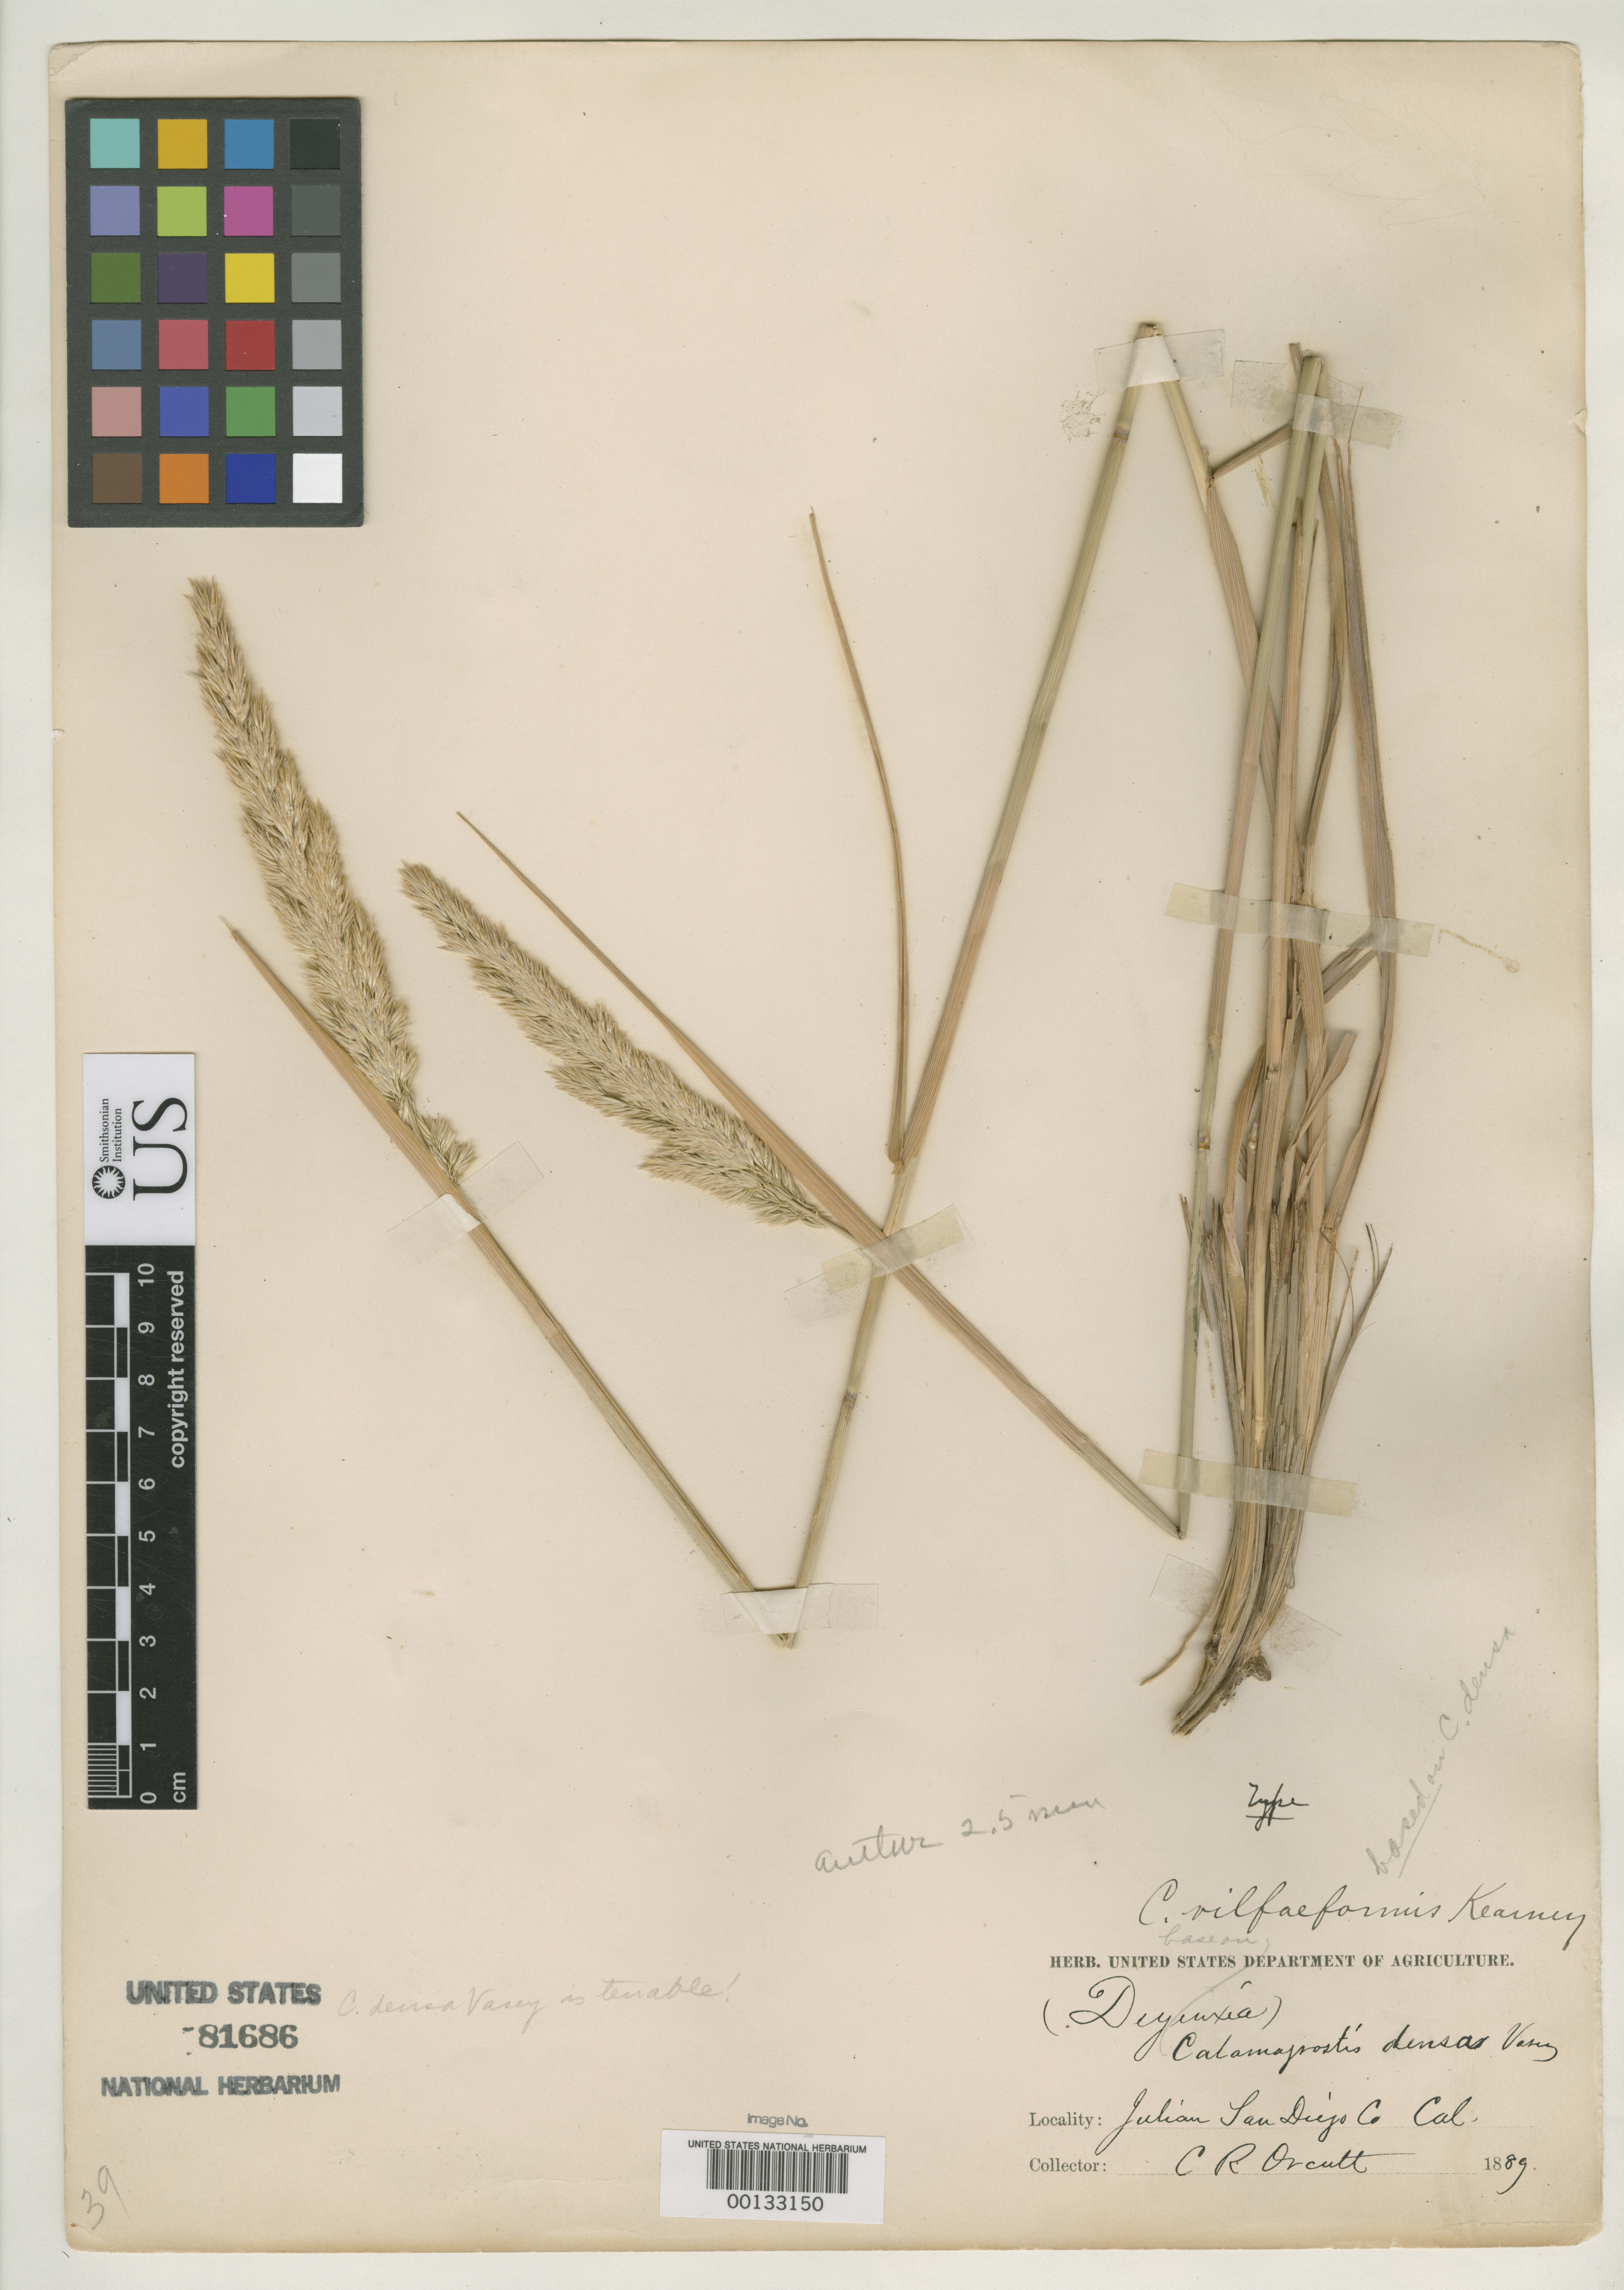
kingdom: Plantae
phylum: Tracheophyta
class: Liliopsida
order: Poales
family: Poaceae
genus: Calamagrostis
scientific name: Calamagrostis densus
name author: Vasey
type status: Holotype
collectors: C. R. Orcutt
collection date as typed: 1889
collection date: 1889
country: United States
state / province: California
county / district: San Diego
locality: Julian San Diego co. Cal.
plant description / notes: Also a type of Calamagrostis vilfiformis Kearney, nom. illeg. superfl.; Published [as "vilfaeformis"] as superfluous "new name" for Calamagrostis densa Vasey, "not Deyeuxia densa Benth."; Also a type of Calamagrostis densa Vasey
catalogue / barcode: US 81686